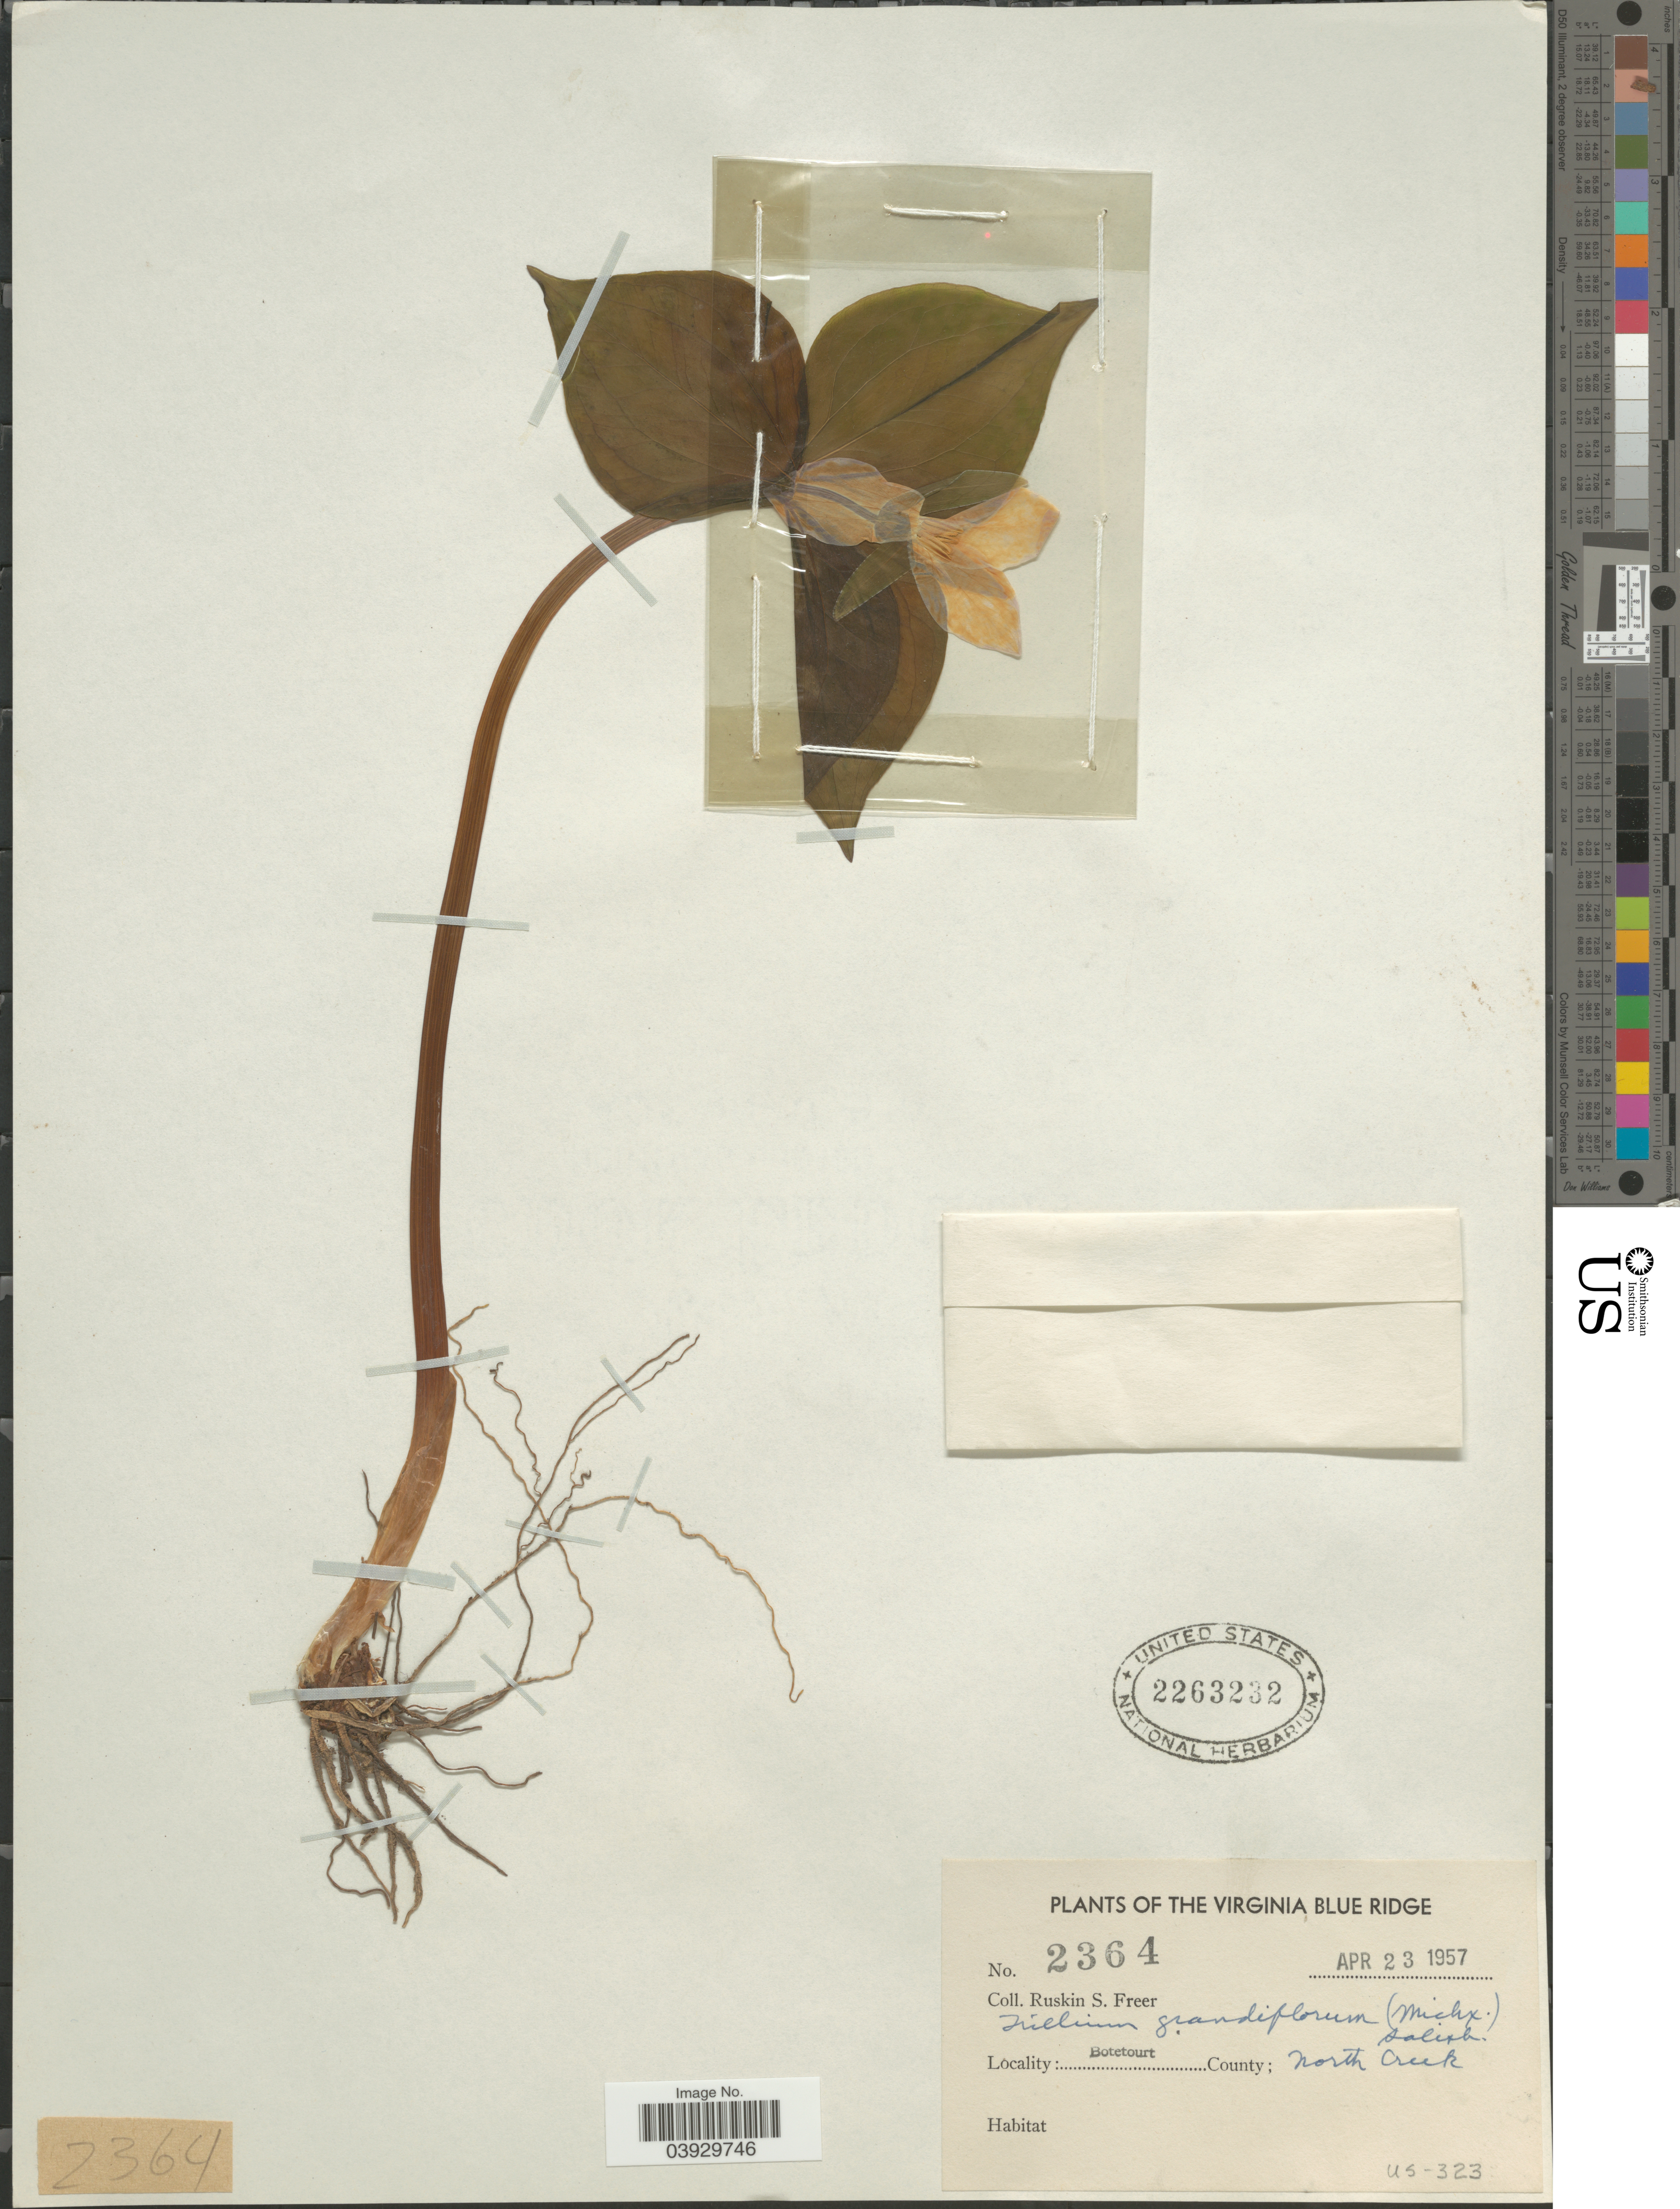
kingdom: Plantae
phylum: Tracheophyta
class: Liliopsida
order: Liliales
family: Melanthiaceae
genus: Trillium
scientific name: Trillium grandiflorum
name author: (Michx.) Salisb.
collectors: R. Freer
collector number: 2364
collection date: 1957-04-23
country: United States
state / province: Virginia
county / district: Botetourt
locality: The Virginia Blue Ridge. Botetourt County; North Creek.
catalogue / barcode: US 2263232